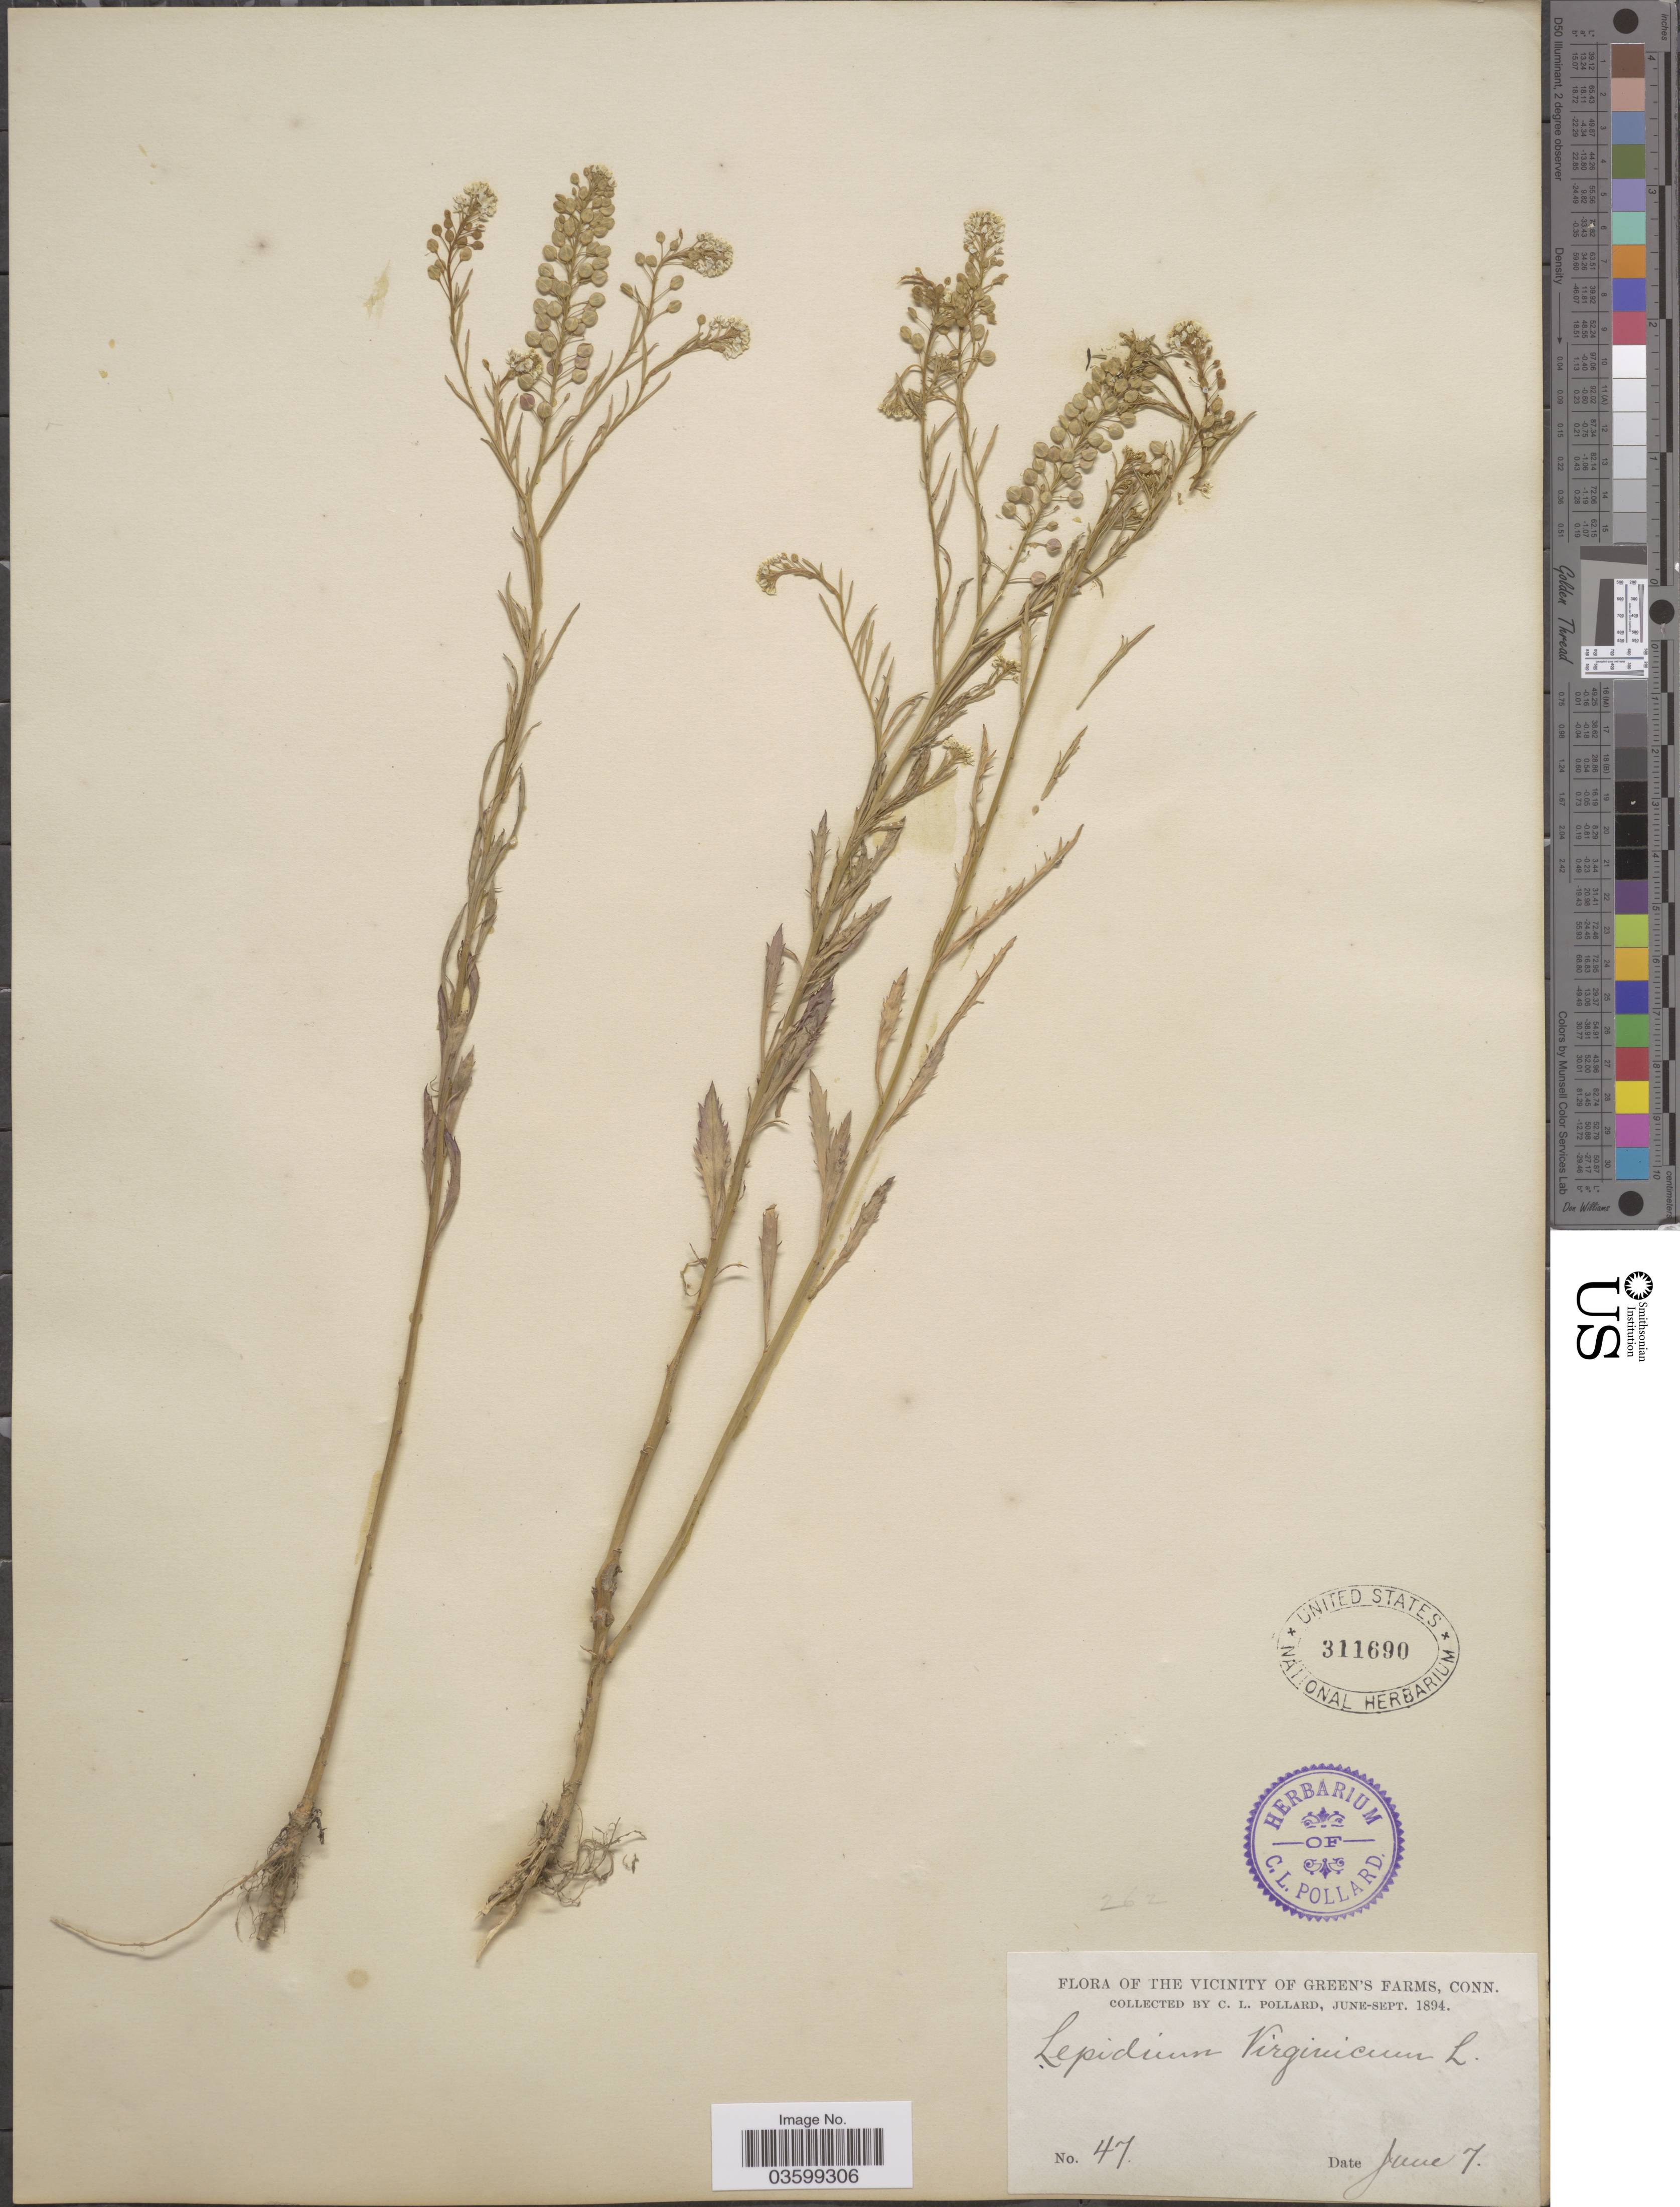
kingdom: Plantae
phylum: Tracheophyta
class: Magnoliopsida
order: Brassicales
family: Brassicaceae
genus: Lepidium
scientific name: Lepidium virginicum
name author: L.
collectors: C. L. Pollard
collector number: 47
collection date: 1894-06-07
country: United States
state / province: Connecticut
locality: The vicinity of Green's Farms.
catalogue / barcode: US 311690